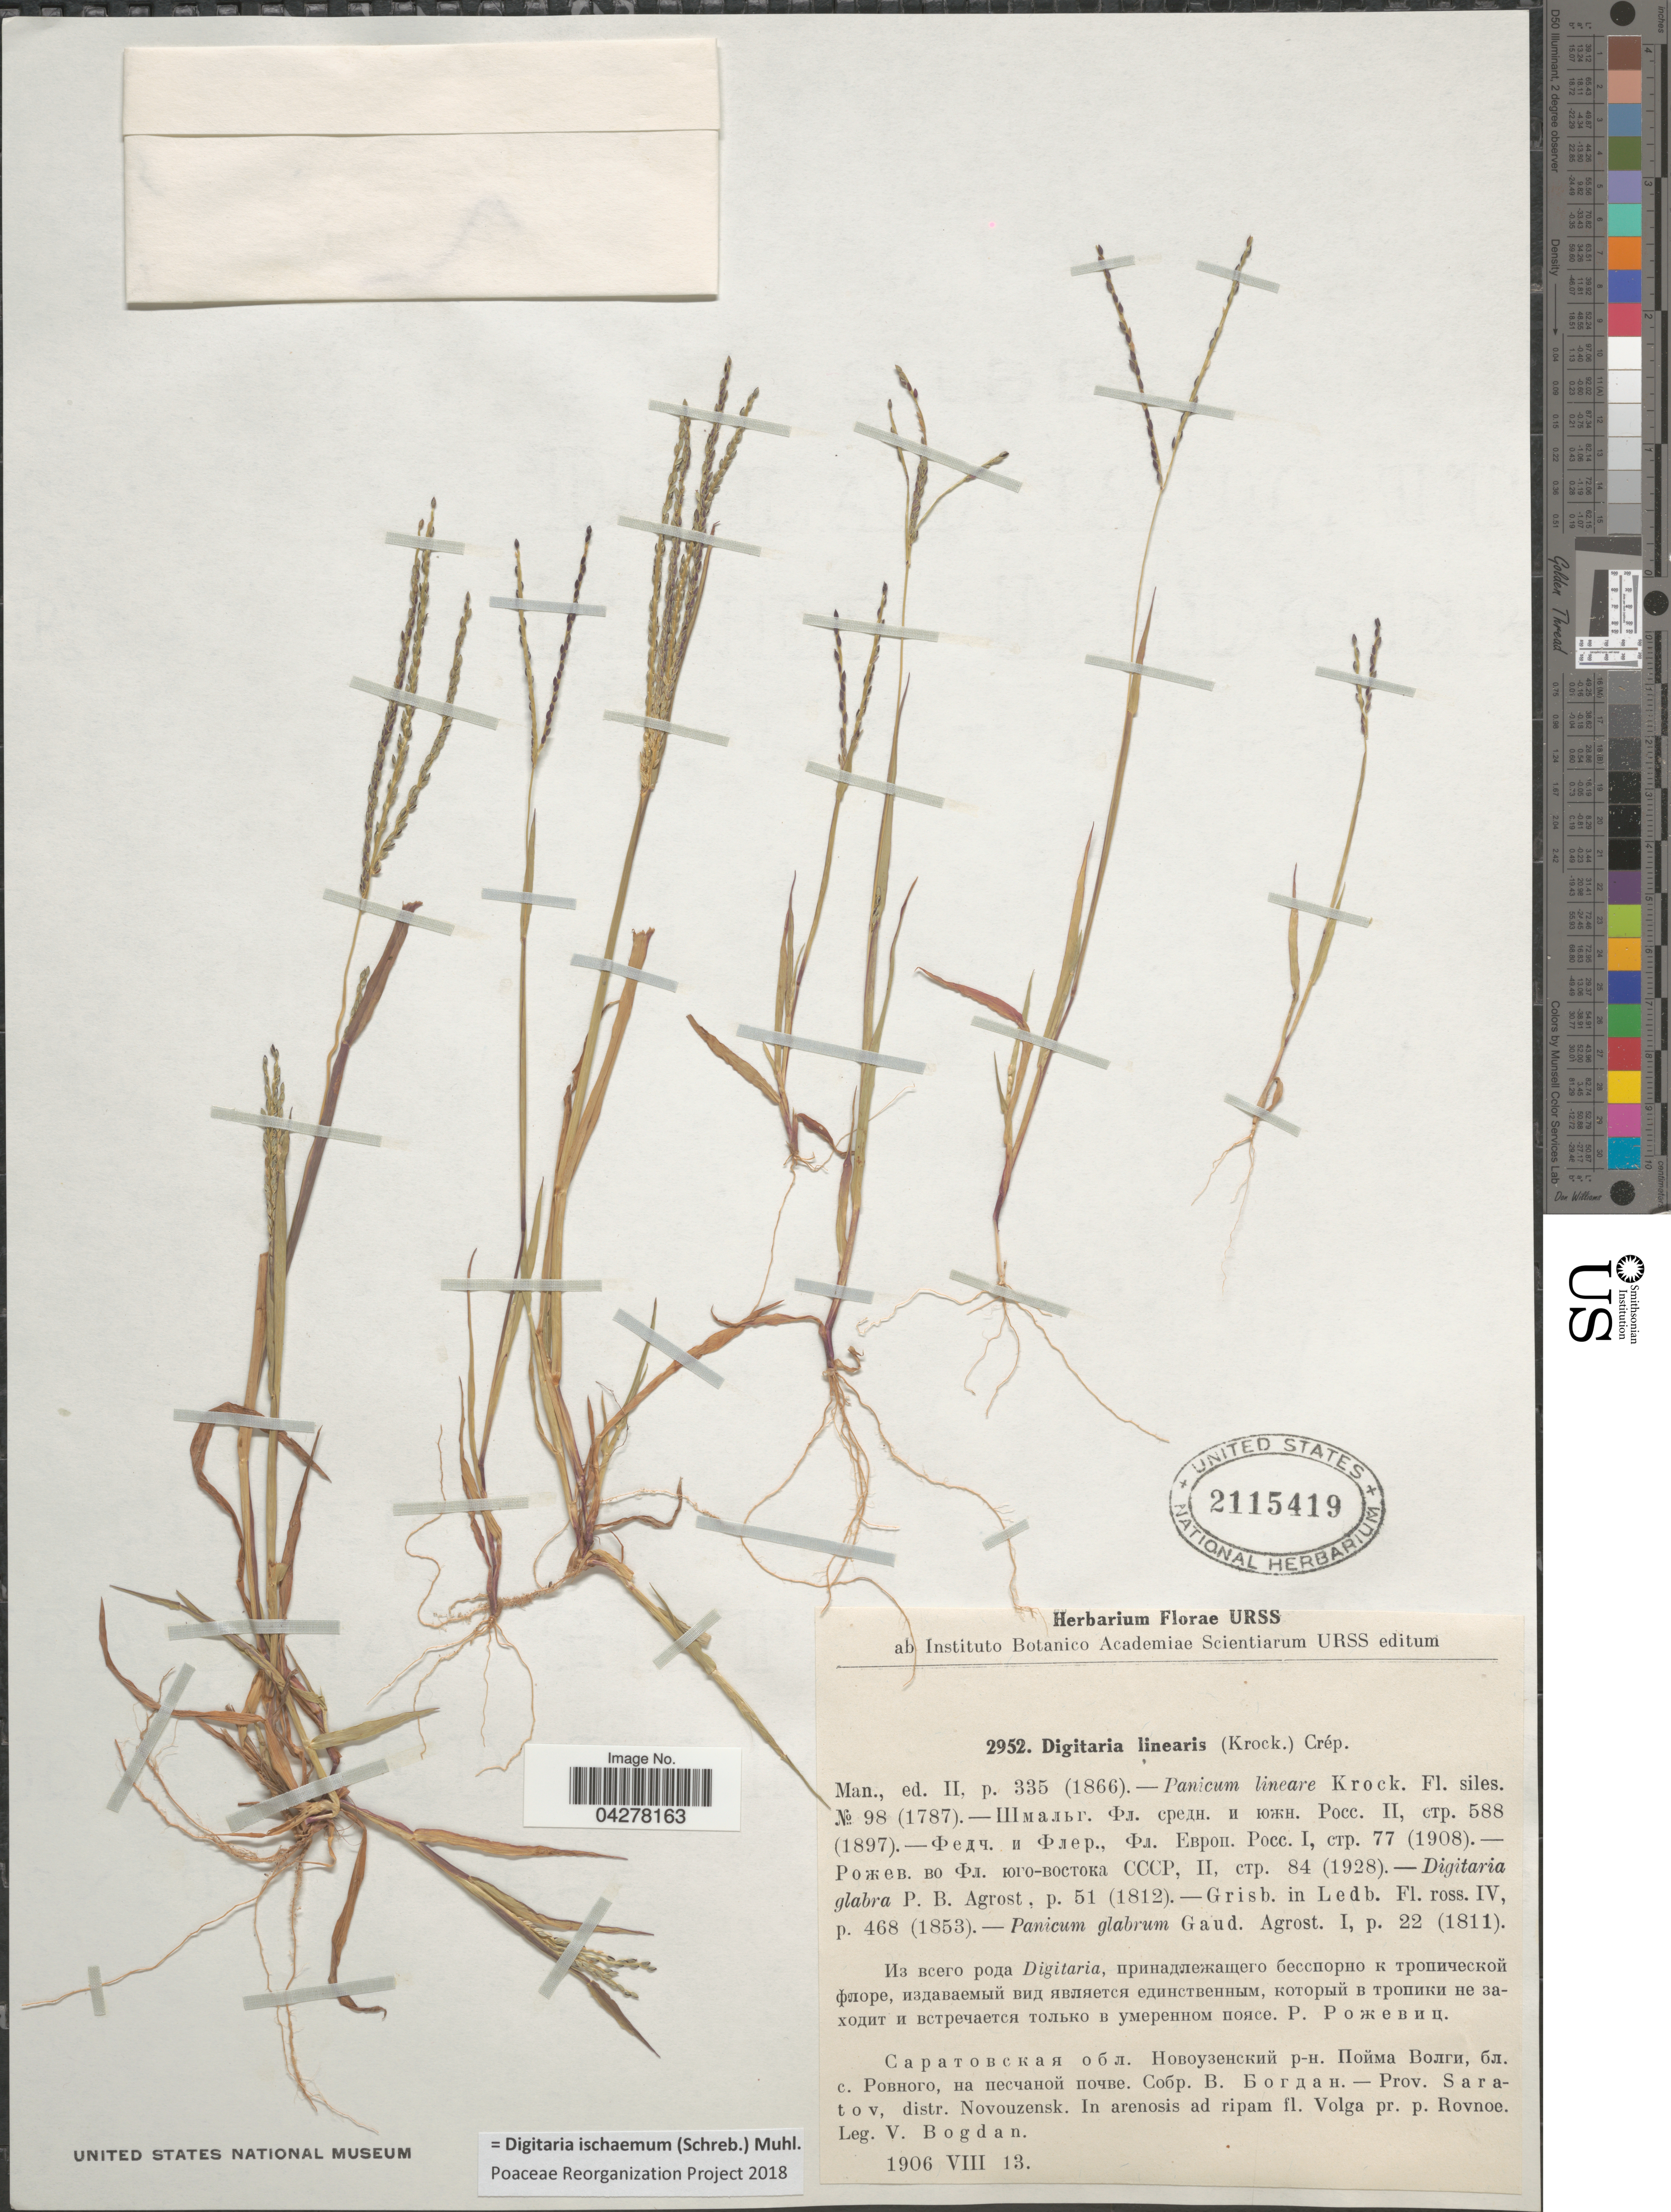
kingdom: Plantae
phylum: Tracheophyta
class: Liliopsida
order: Poales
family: Poaceae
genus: Digitaria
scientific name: Digitaria ischaemum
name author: (Schreber) Schreber ex Muhl.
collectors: V. Bogdan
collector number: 2952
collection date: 1906-08-13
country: Russian Federation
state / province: Saratov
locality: Distr. Novouzensk. In arenosis ad ripam fl. Volga pr. p. Rovnoe.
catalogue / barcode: US 2115419